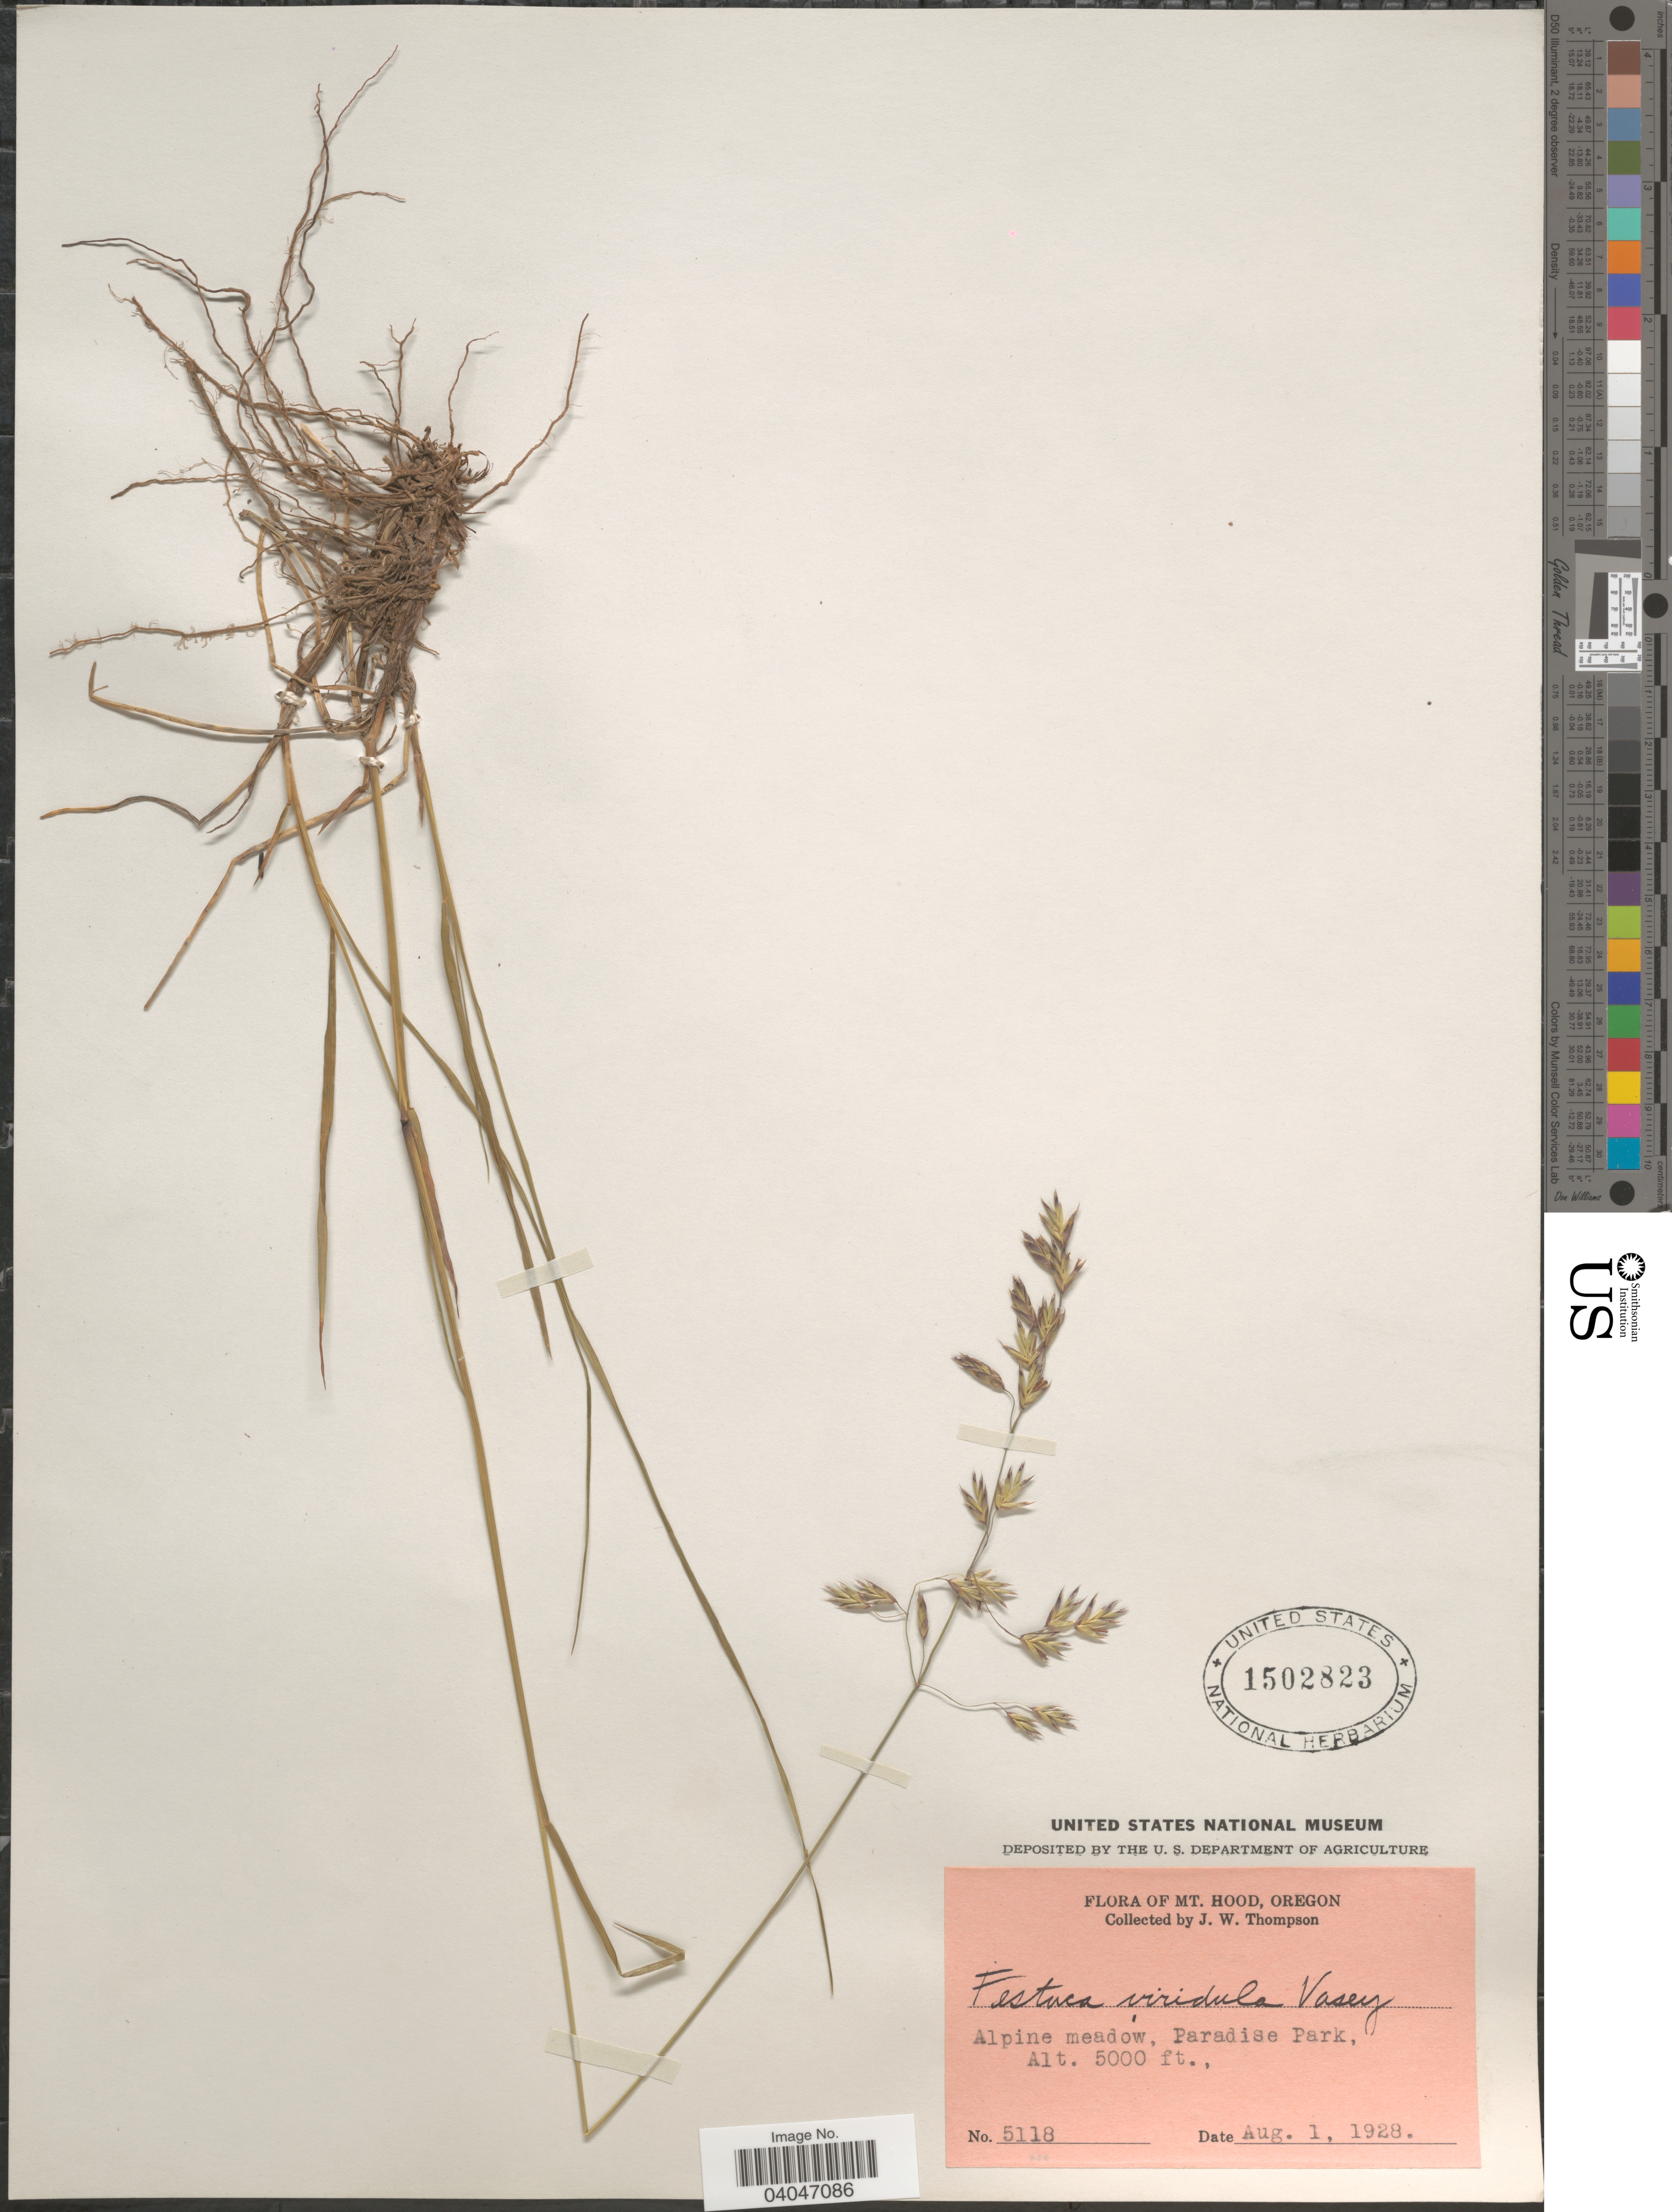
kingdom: Plantae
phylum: Tracheophyta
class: Liliopsida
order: Poales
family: Poaceae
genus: Festuca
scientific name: Festuca viridula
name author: Vasey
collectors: J. Thompson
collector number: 5118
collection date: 1928-08-01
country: United States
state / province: Oregon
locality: Mt. Hood. Alpine meadow, Paradise Park.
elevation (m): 1524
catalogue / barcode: US 1502823